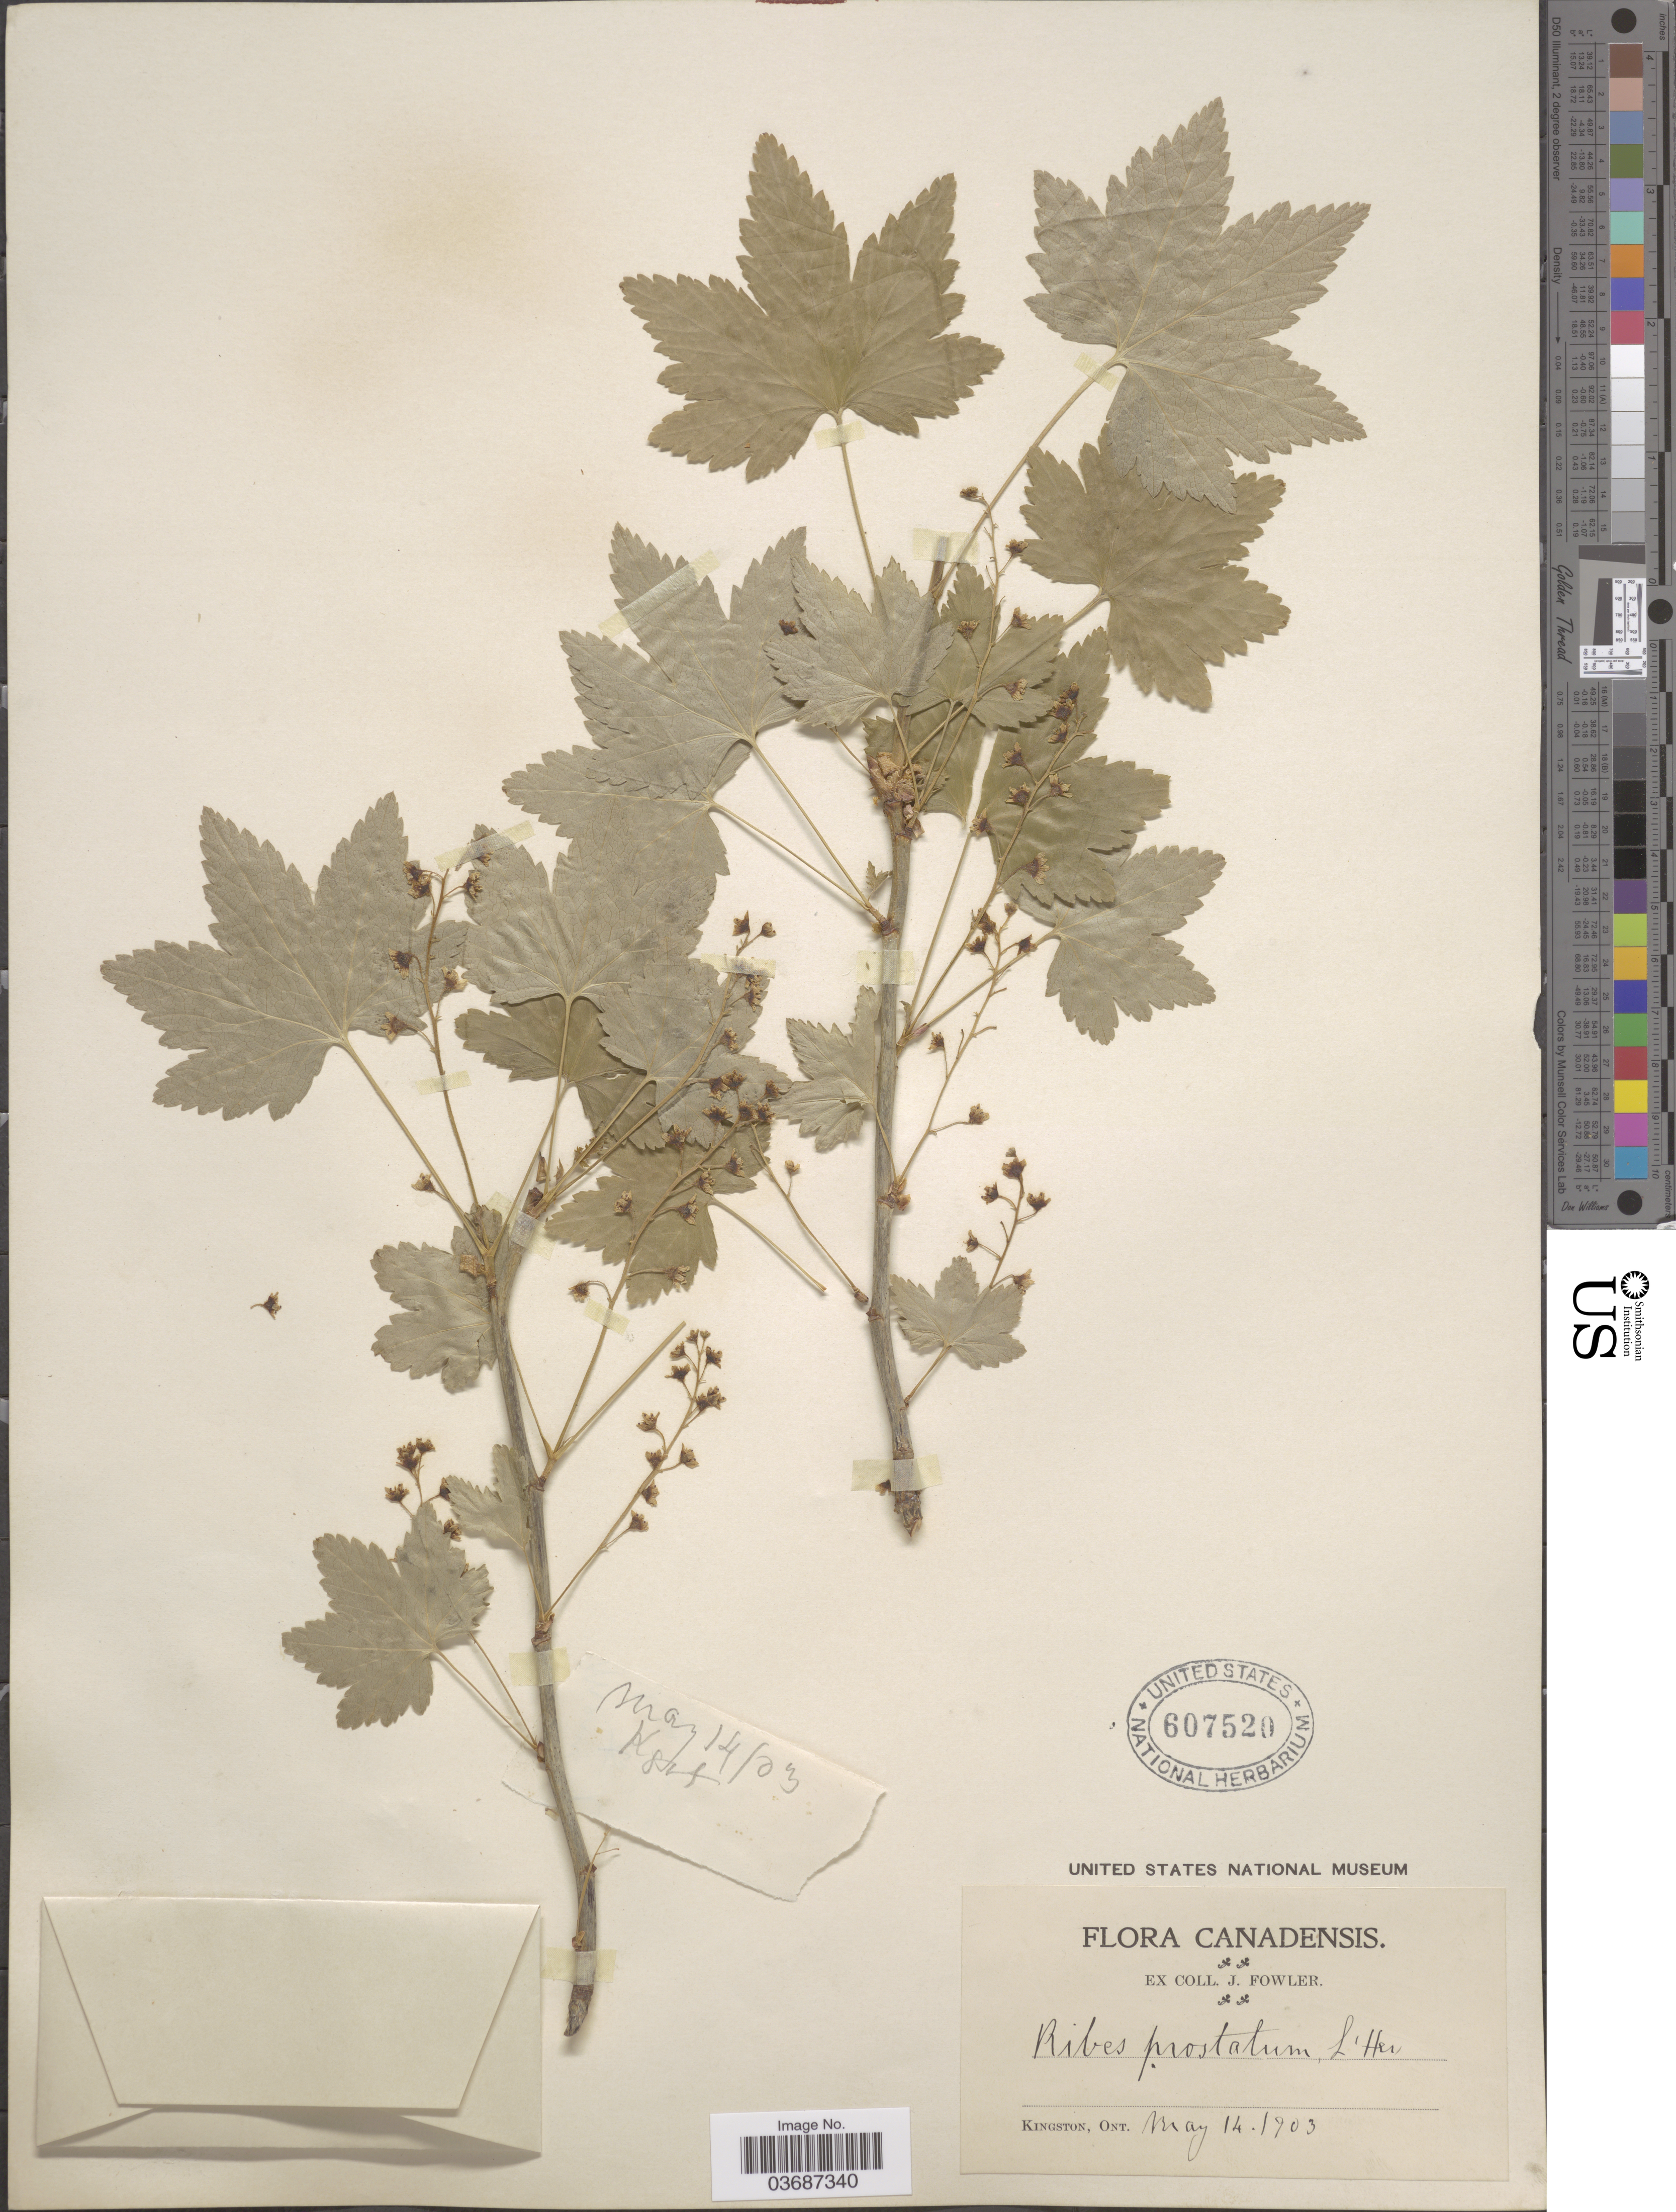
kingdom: Plantae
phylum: Tracheophyta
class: Magnoliopsida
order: Saxifragales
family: Grossulariaceae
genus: Ribes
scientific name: Ribes glandulosum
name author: Ruiz & Pav.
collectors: J. Fowler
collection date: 1903-05-14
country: Canada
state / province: Ontario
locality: Kingston.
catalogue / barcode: US 607520